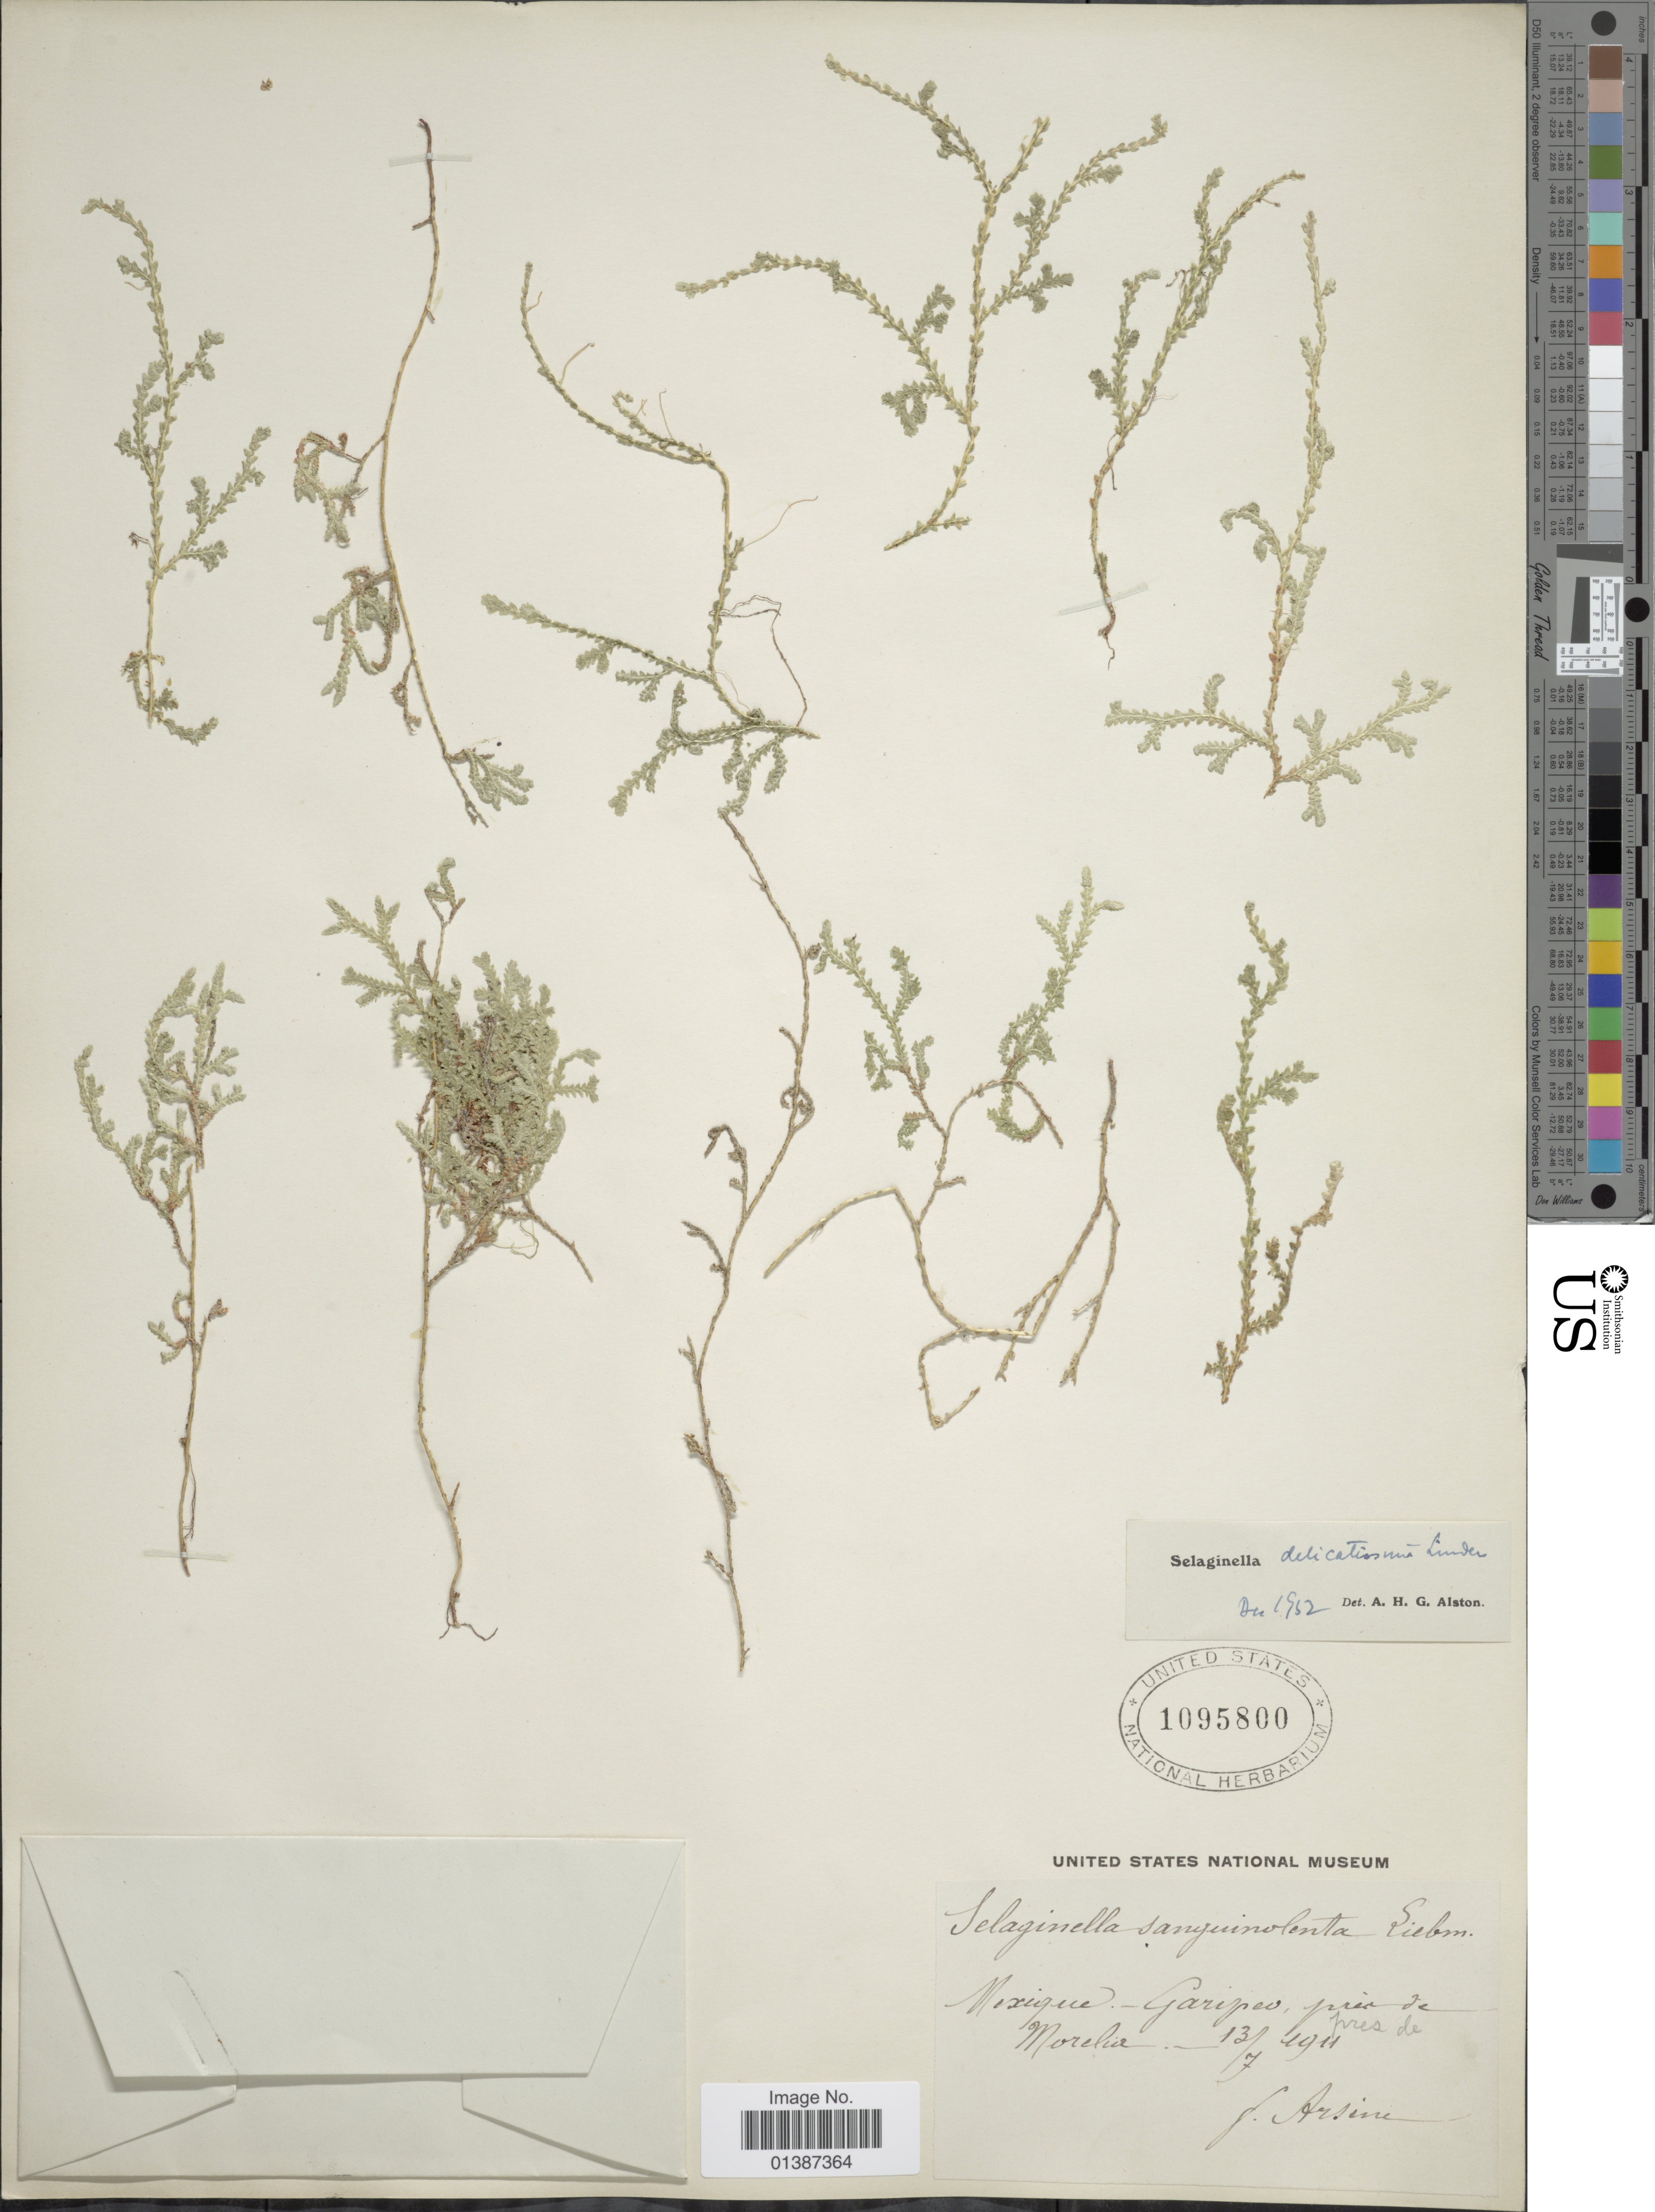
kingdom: Plantae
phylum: Tracheophyta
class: Lycopodiopsida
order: Selaginellales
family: Selaginellaceae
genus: Selaginella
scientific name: Selaginella delicatissima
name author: Linden ex A. Braun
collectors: Bro. G. Arsène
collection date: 1911-07-13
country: Mexico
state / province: Michoacan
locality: Jaripeo, prés de Morelia [Jaripeo, near Morelia]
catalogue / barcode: US 1095800